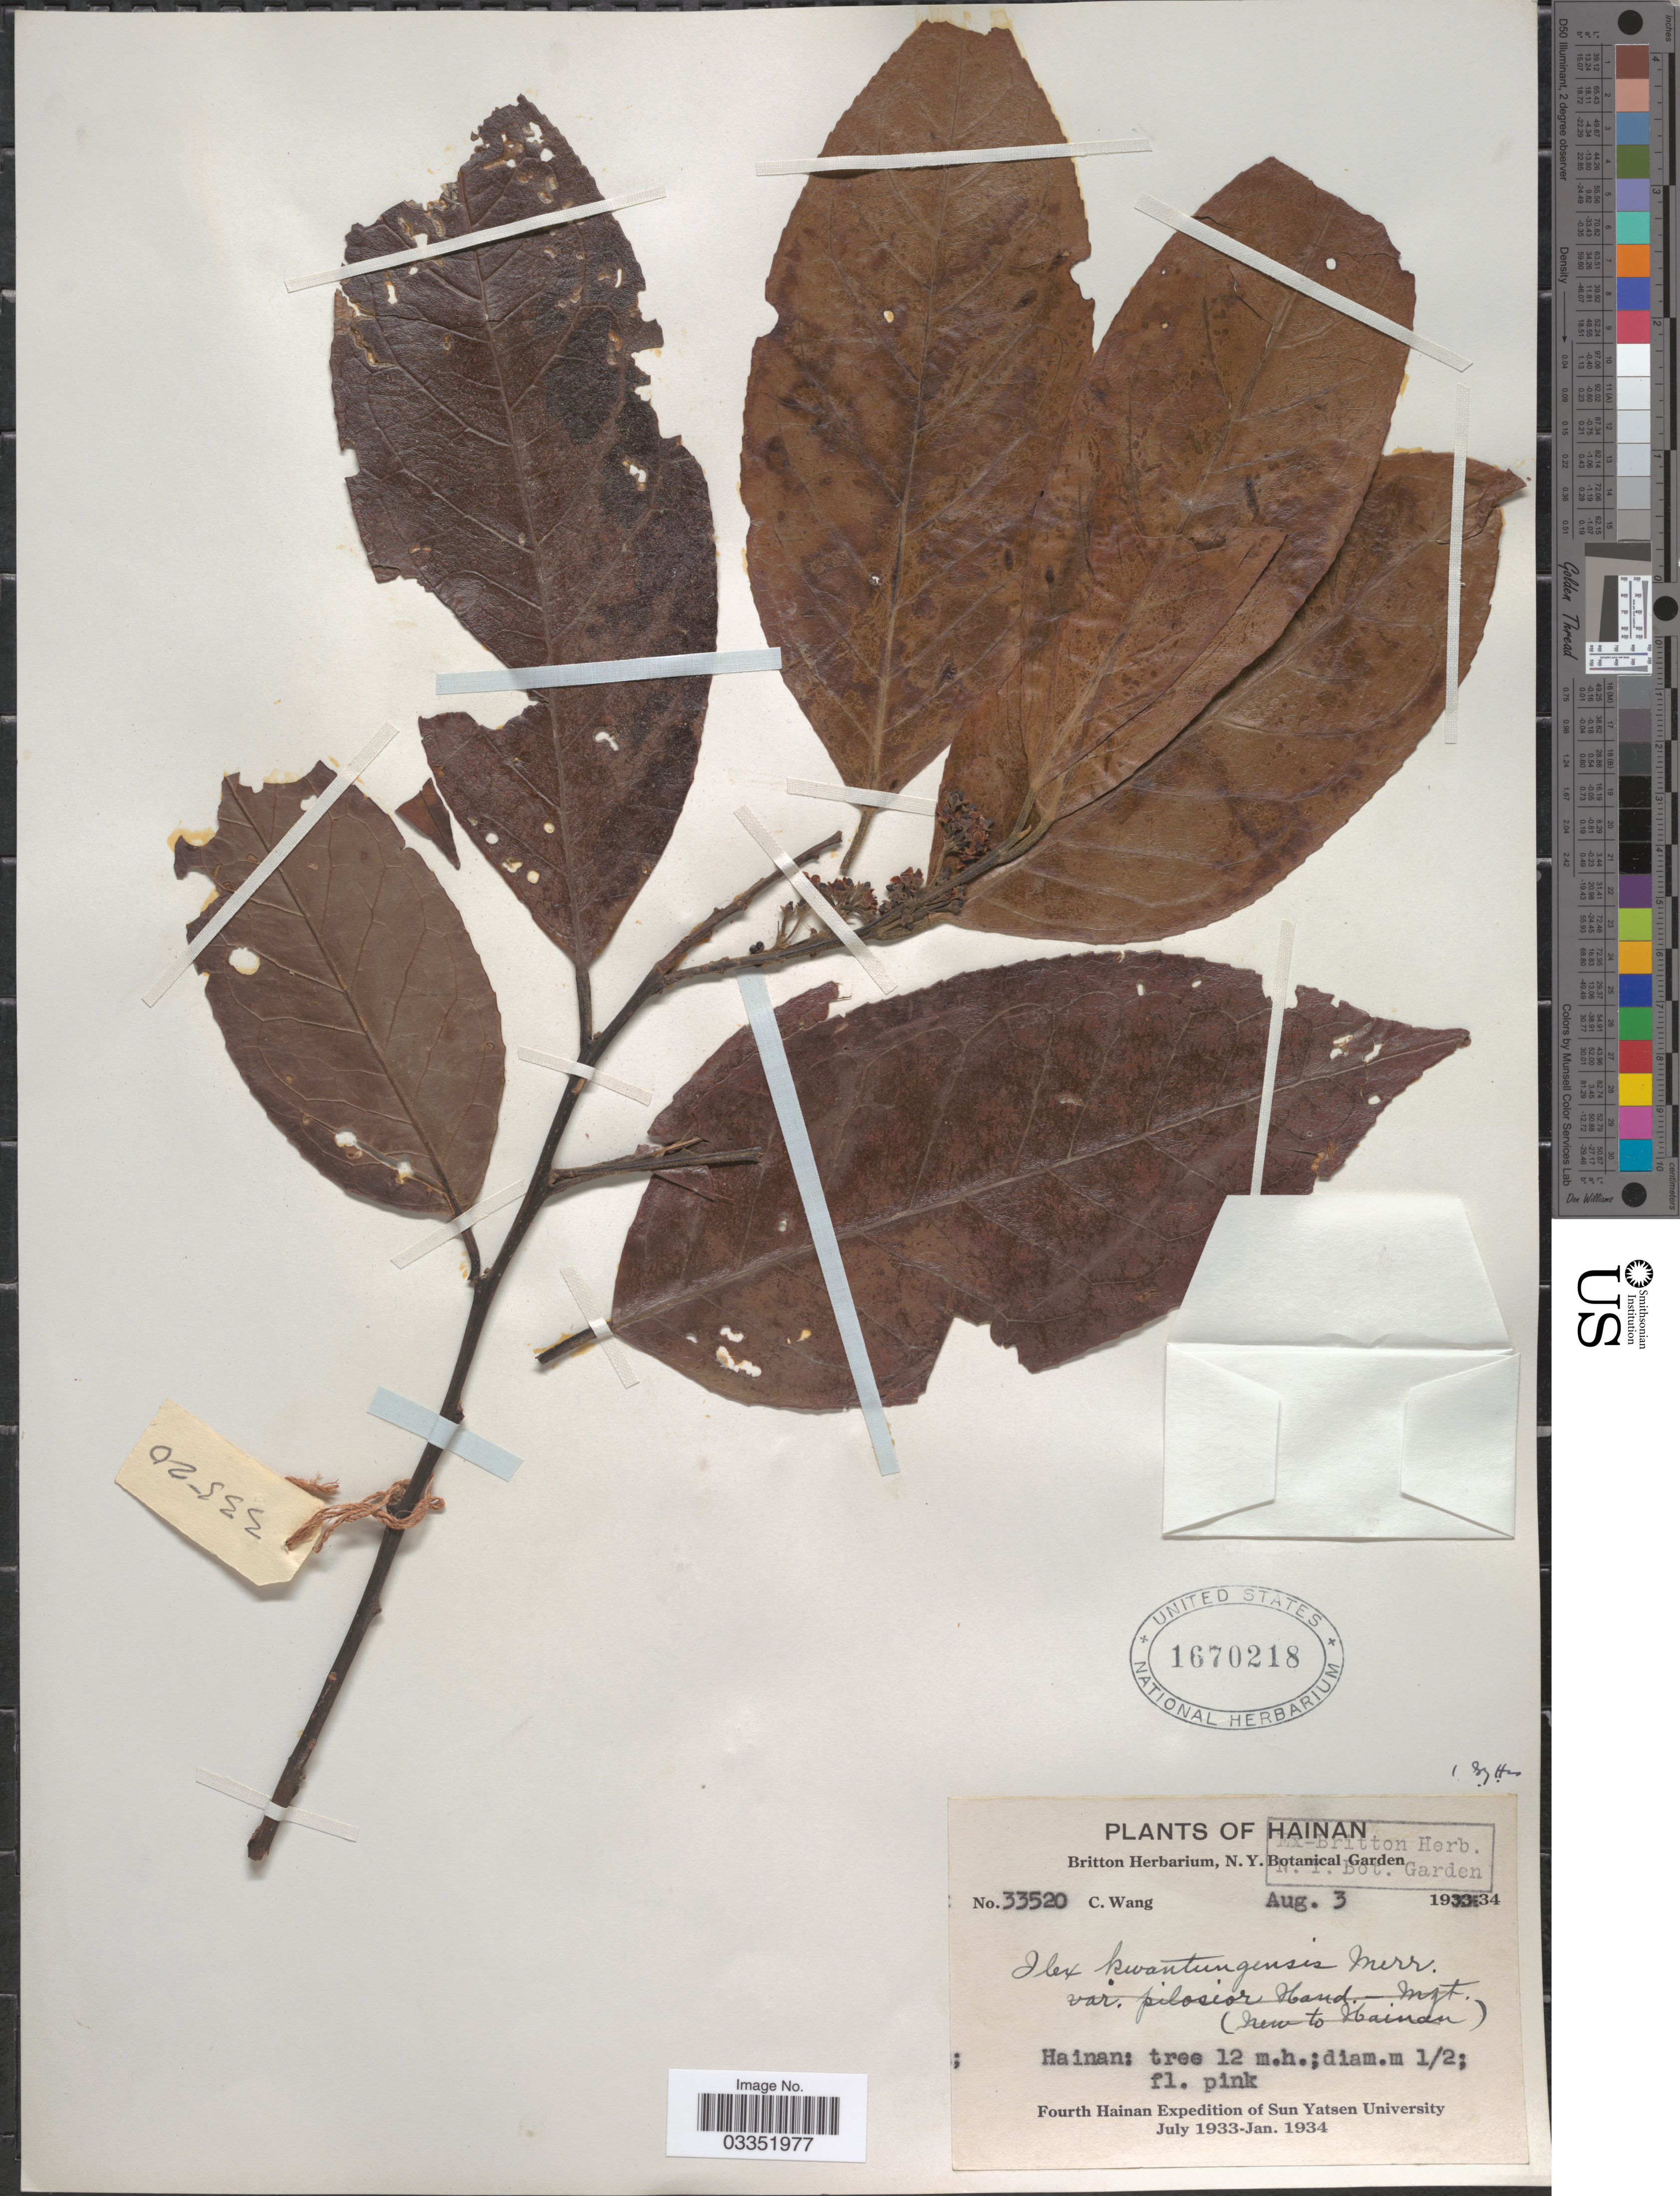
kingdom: Plantae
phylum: Tracheophyta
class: Magnoliopsida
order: Aquifoliales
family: Aquifoliaceae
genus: Ilex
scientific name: Ilex kwangtungensis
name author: Merr.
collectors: C. Wang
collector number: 33520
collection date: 1934-08-03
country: China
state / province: Hainan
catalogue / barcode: US 1670218